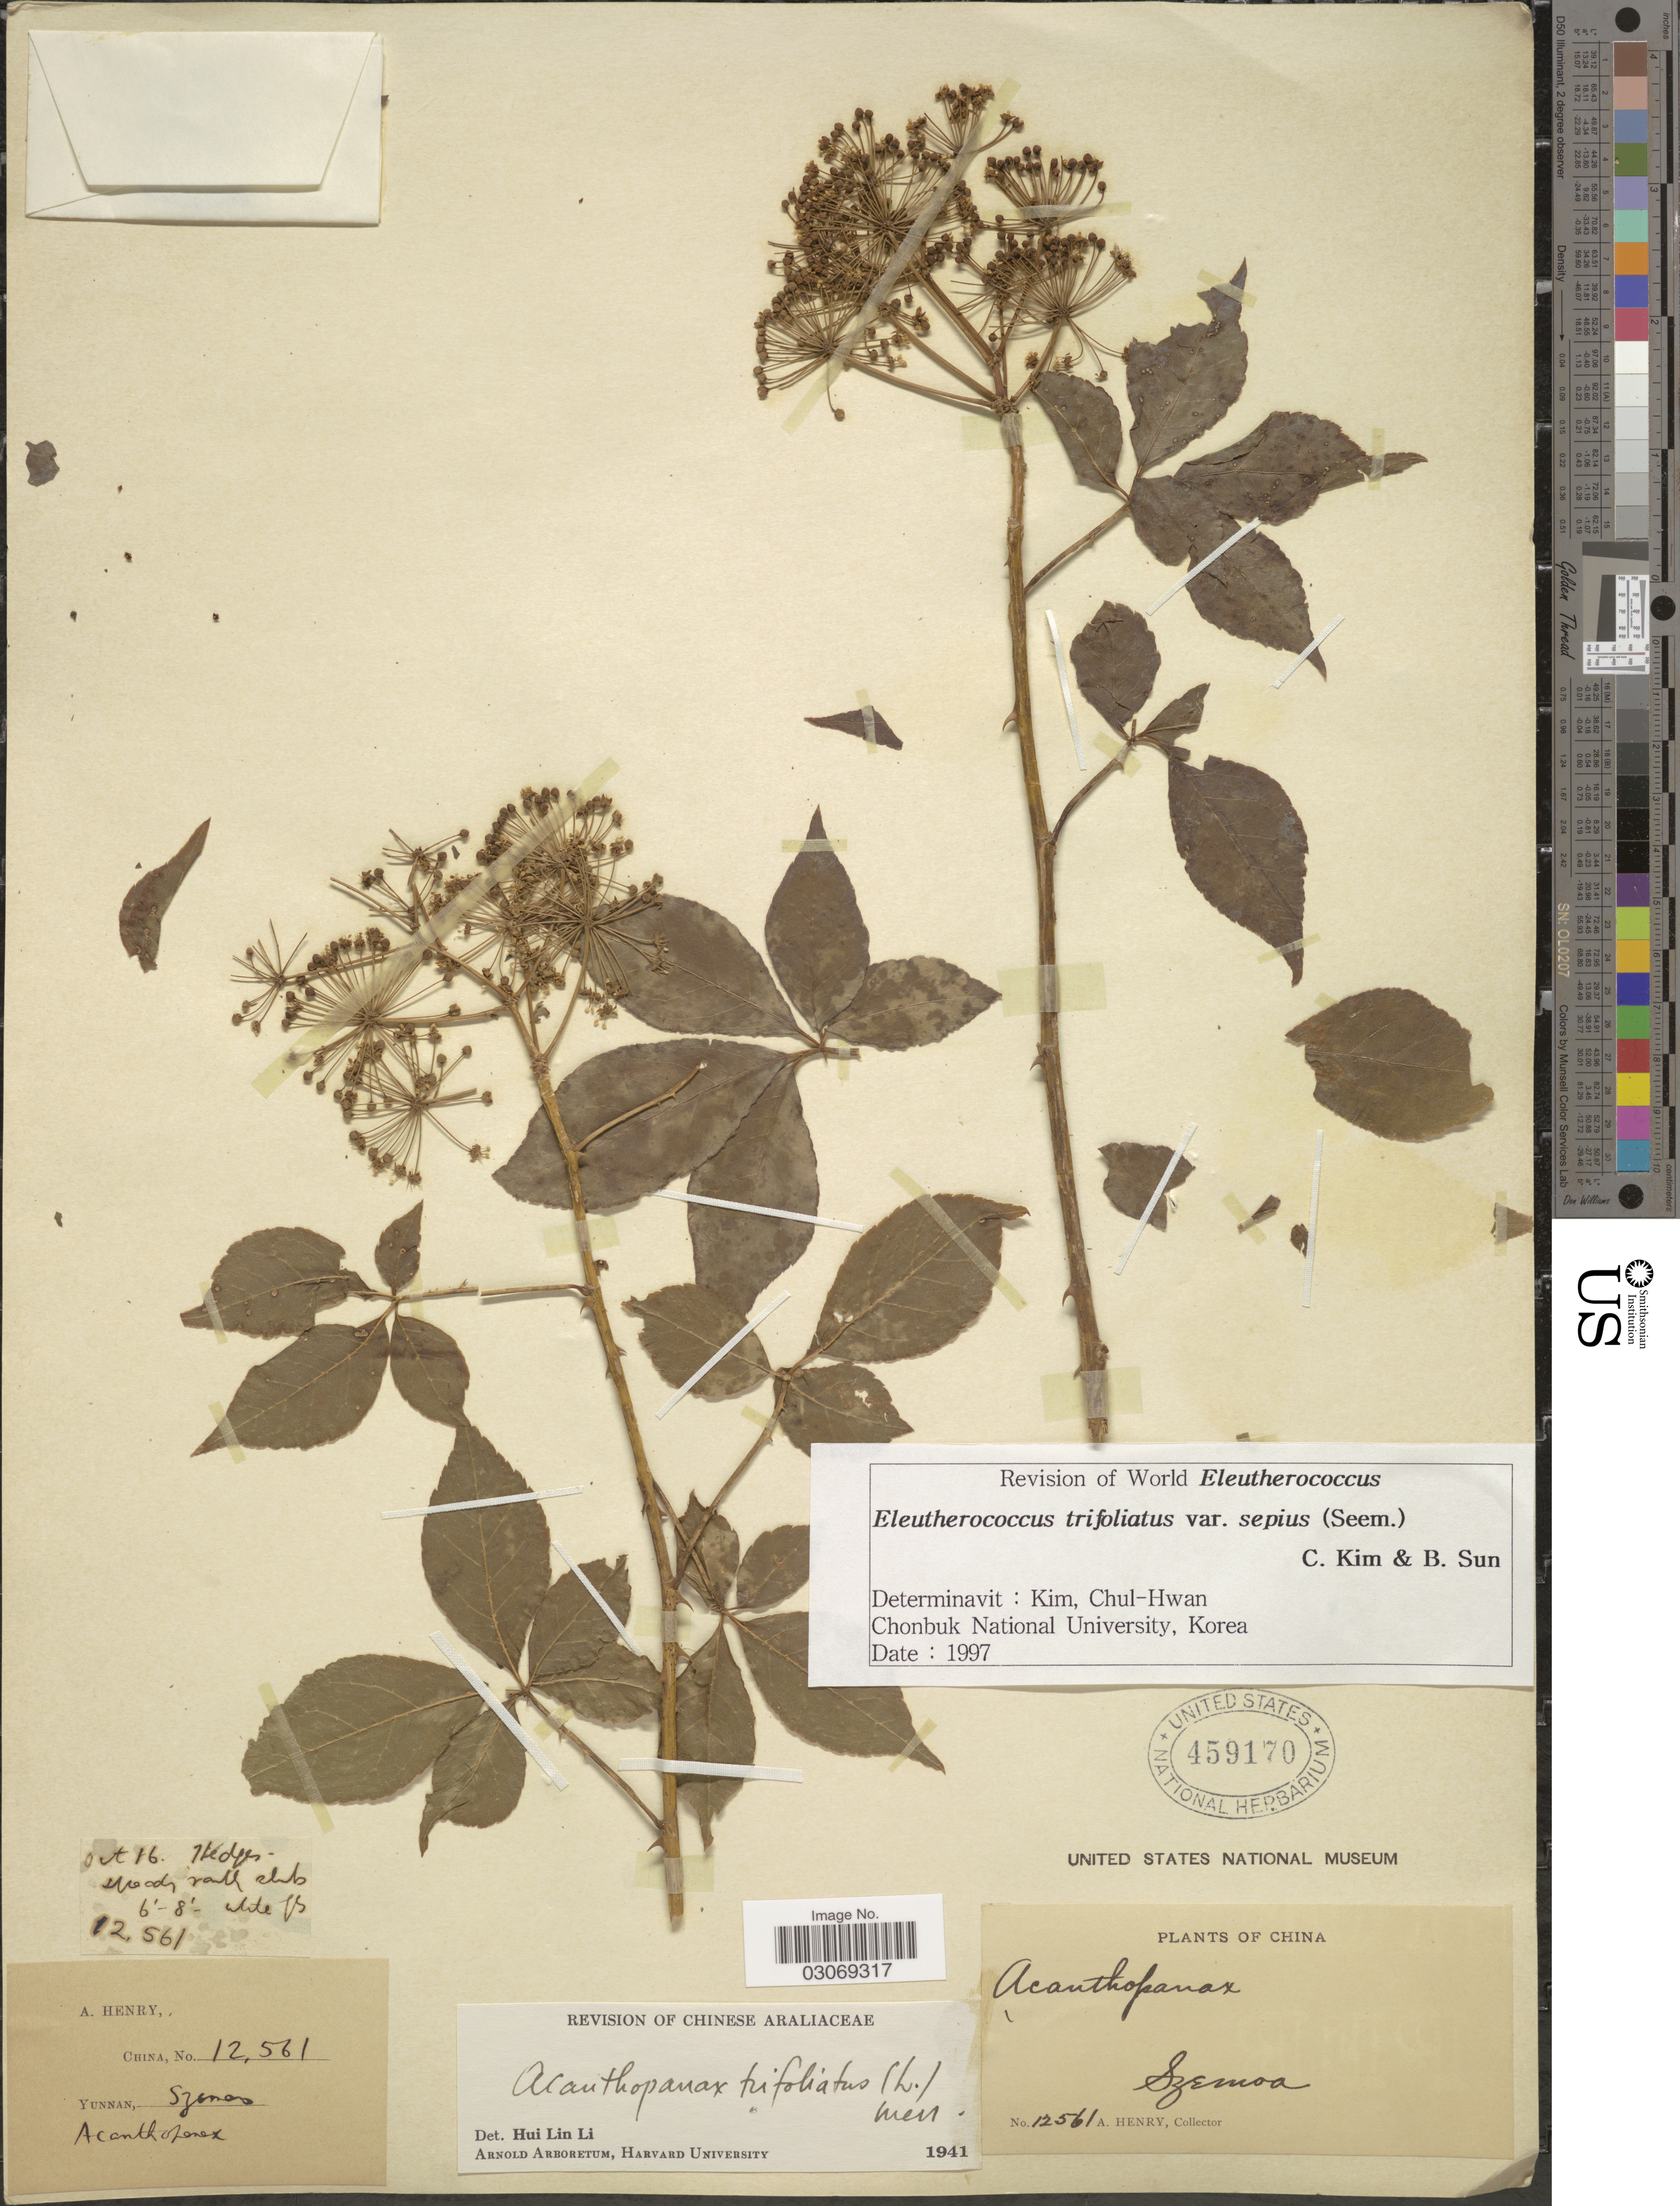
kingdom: Plantae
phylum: Tracheophyta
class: Magnoliopsida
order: Apiales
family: Araliaceae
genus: Eleutherococcus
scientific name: Eleutherococcus trifoliatus var. sepius (Seem.) C. Kim & B. Sun comb. & stat nov. ined.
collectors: A. Henry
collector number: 12561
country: China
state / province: Yunnan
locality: Szemoa.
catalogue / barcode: US 459170